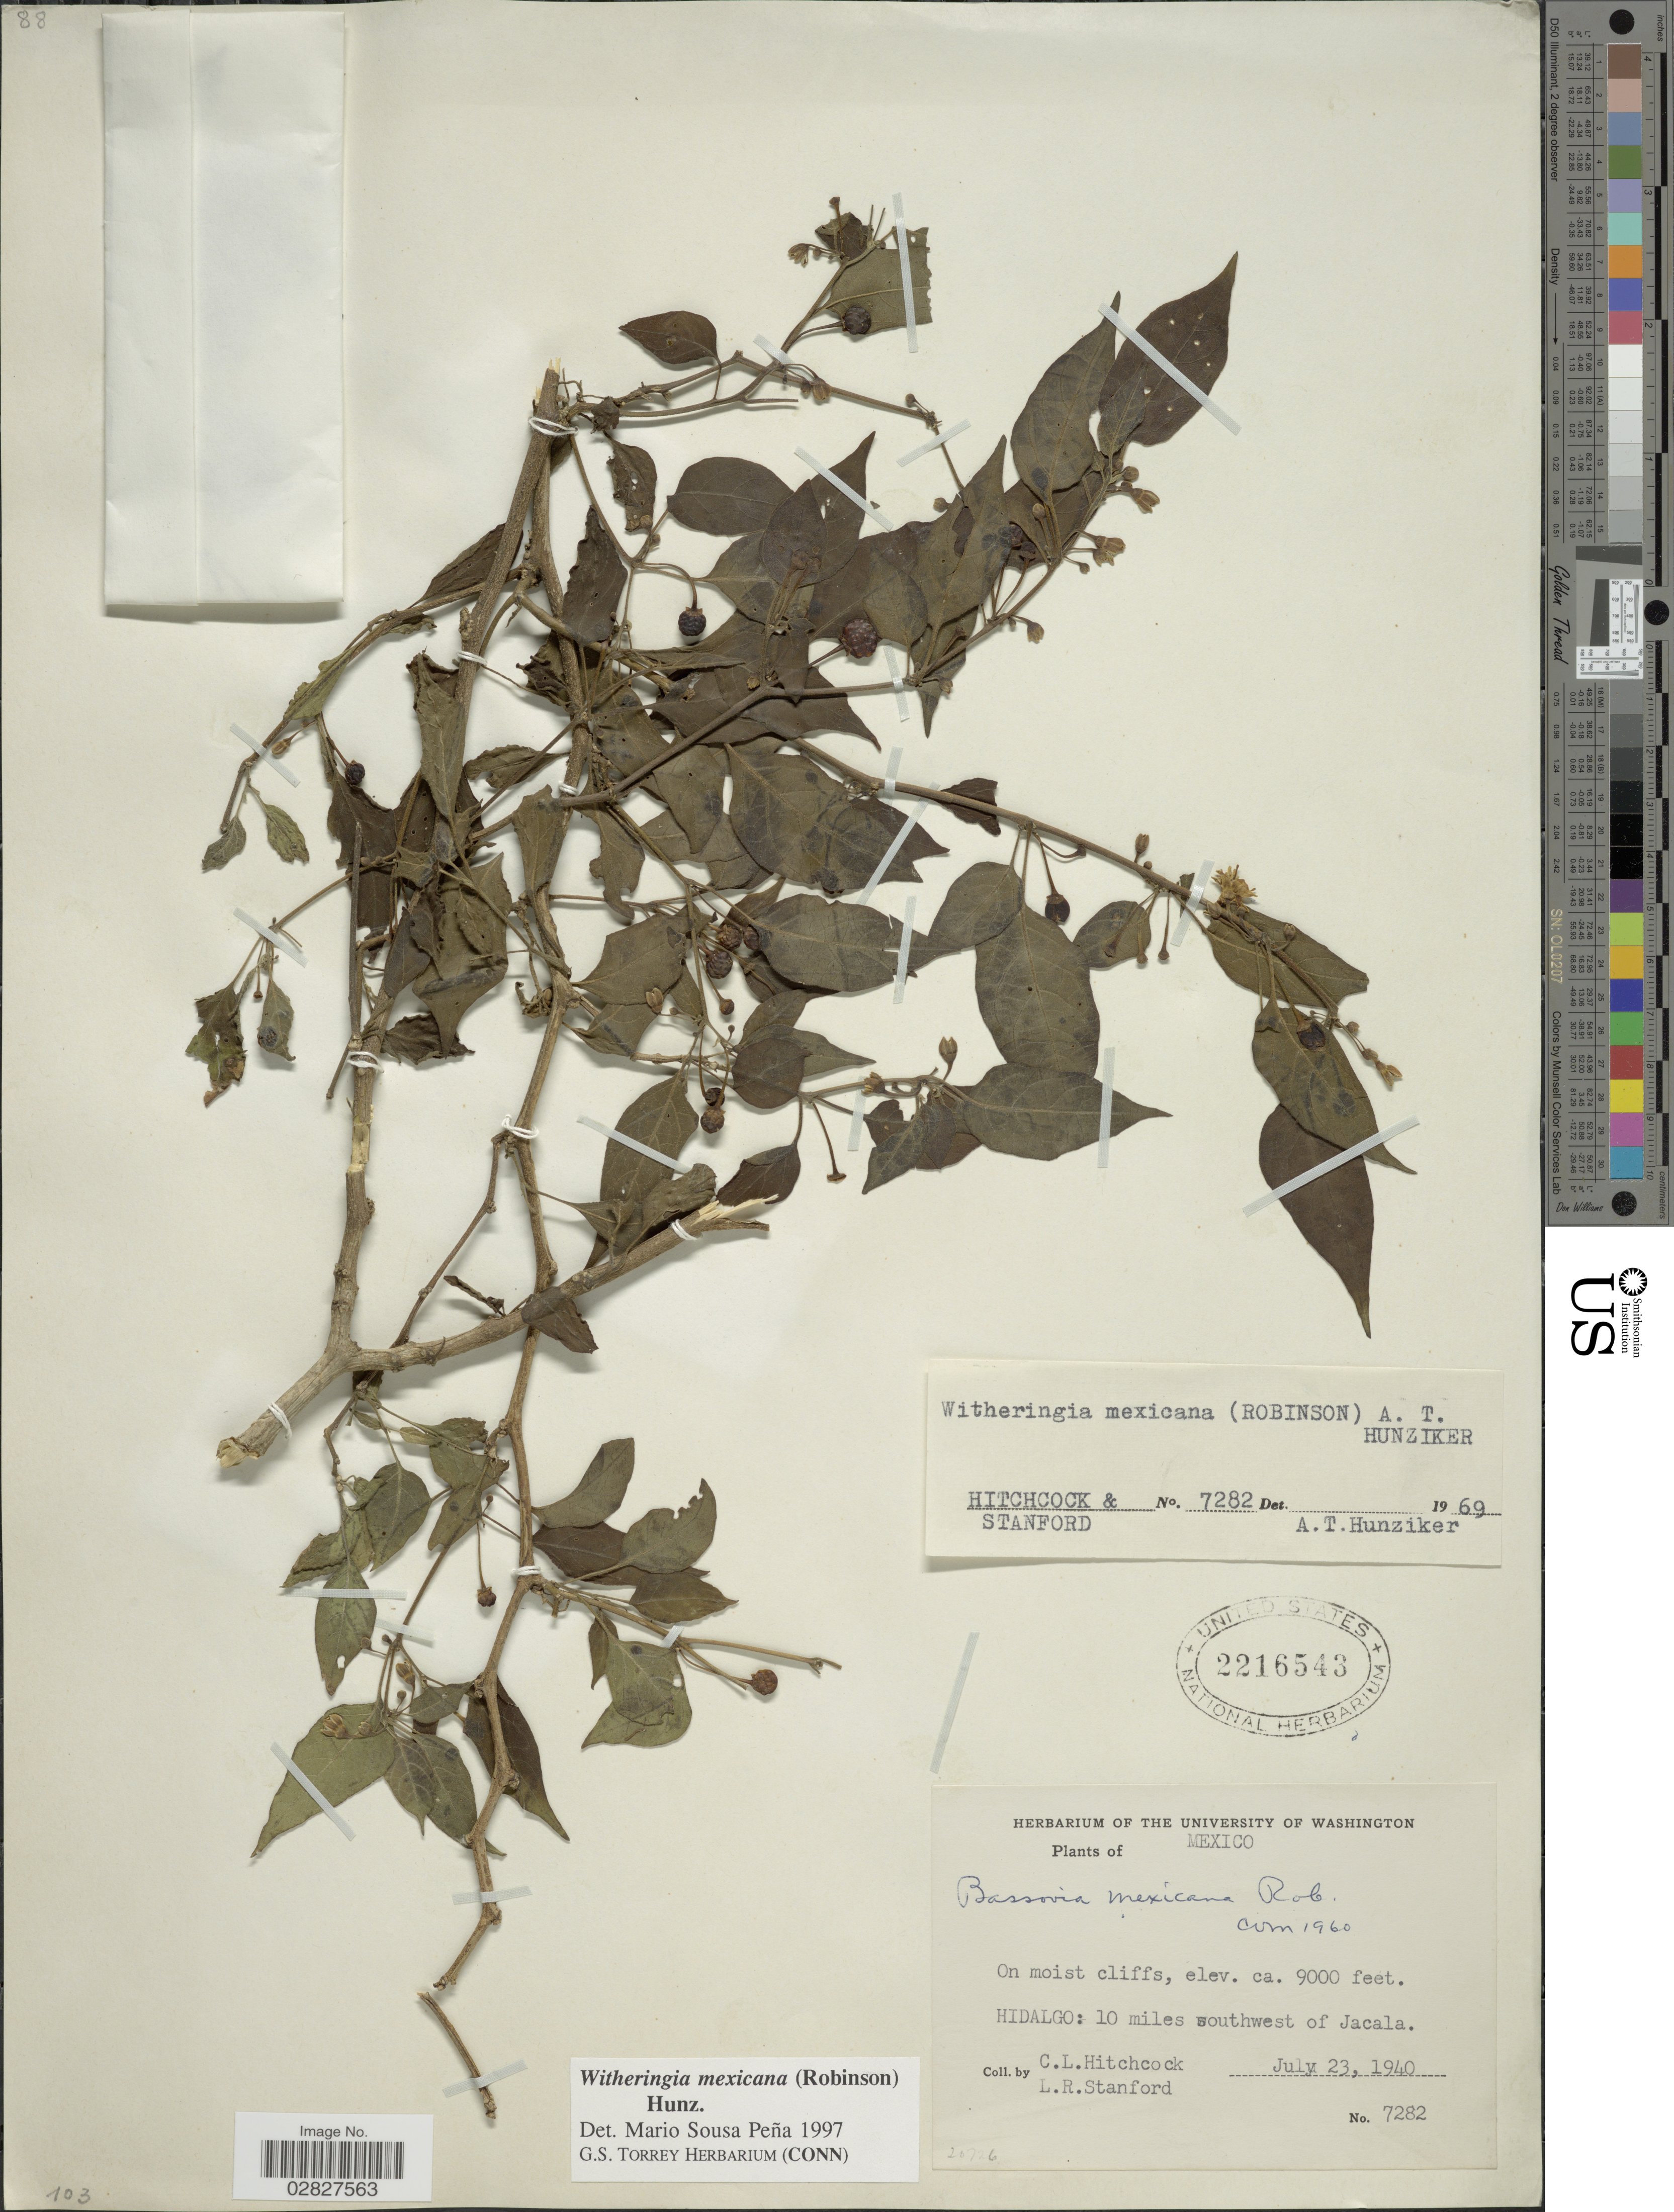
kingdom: Plantae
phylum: Tracheophyta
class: Magnoliopsida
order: Solanales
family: Solanaceae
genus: Witheringia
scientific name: Witheringia mexicana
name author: (B.L. Rob.) Hunz.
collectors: C. L. Hitchcock & L. R. Stanford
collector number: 7282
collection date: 1940-07-23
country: Mexico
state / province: Hidalgo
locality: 10 miles southwest of Jacala.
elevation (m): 2743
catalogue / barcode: US 2216543